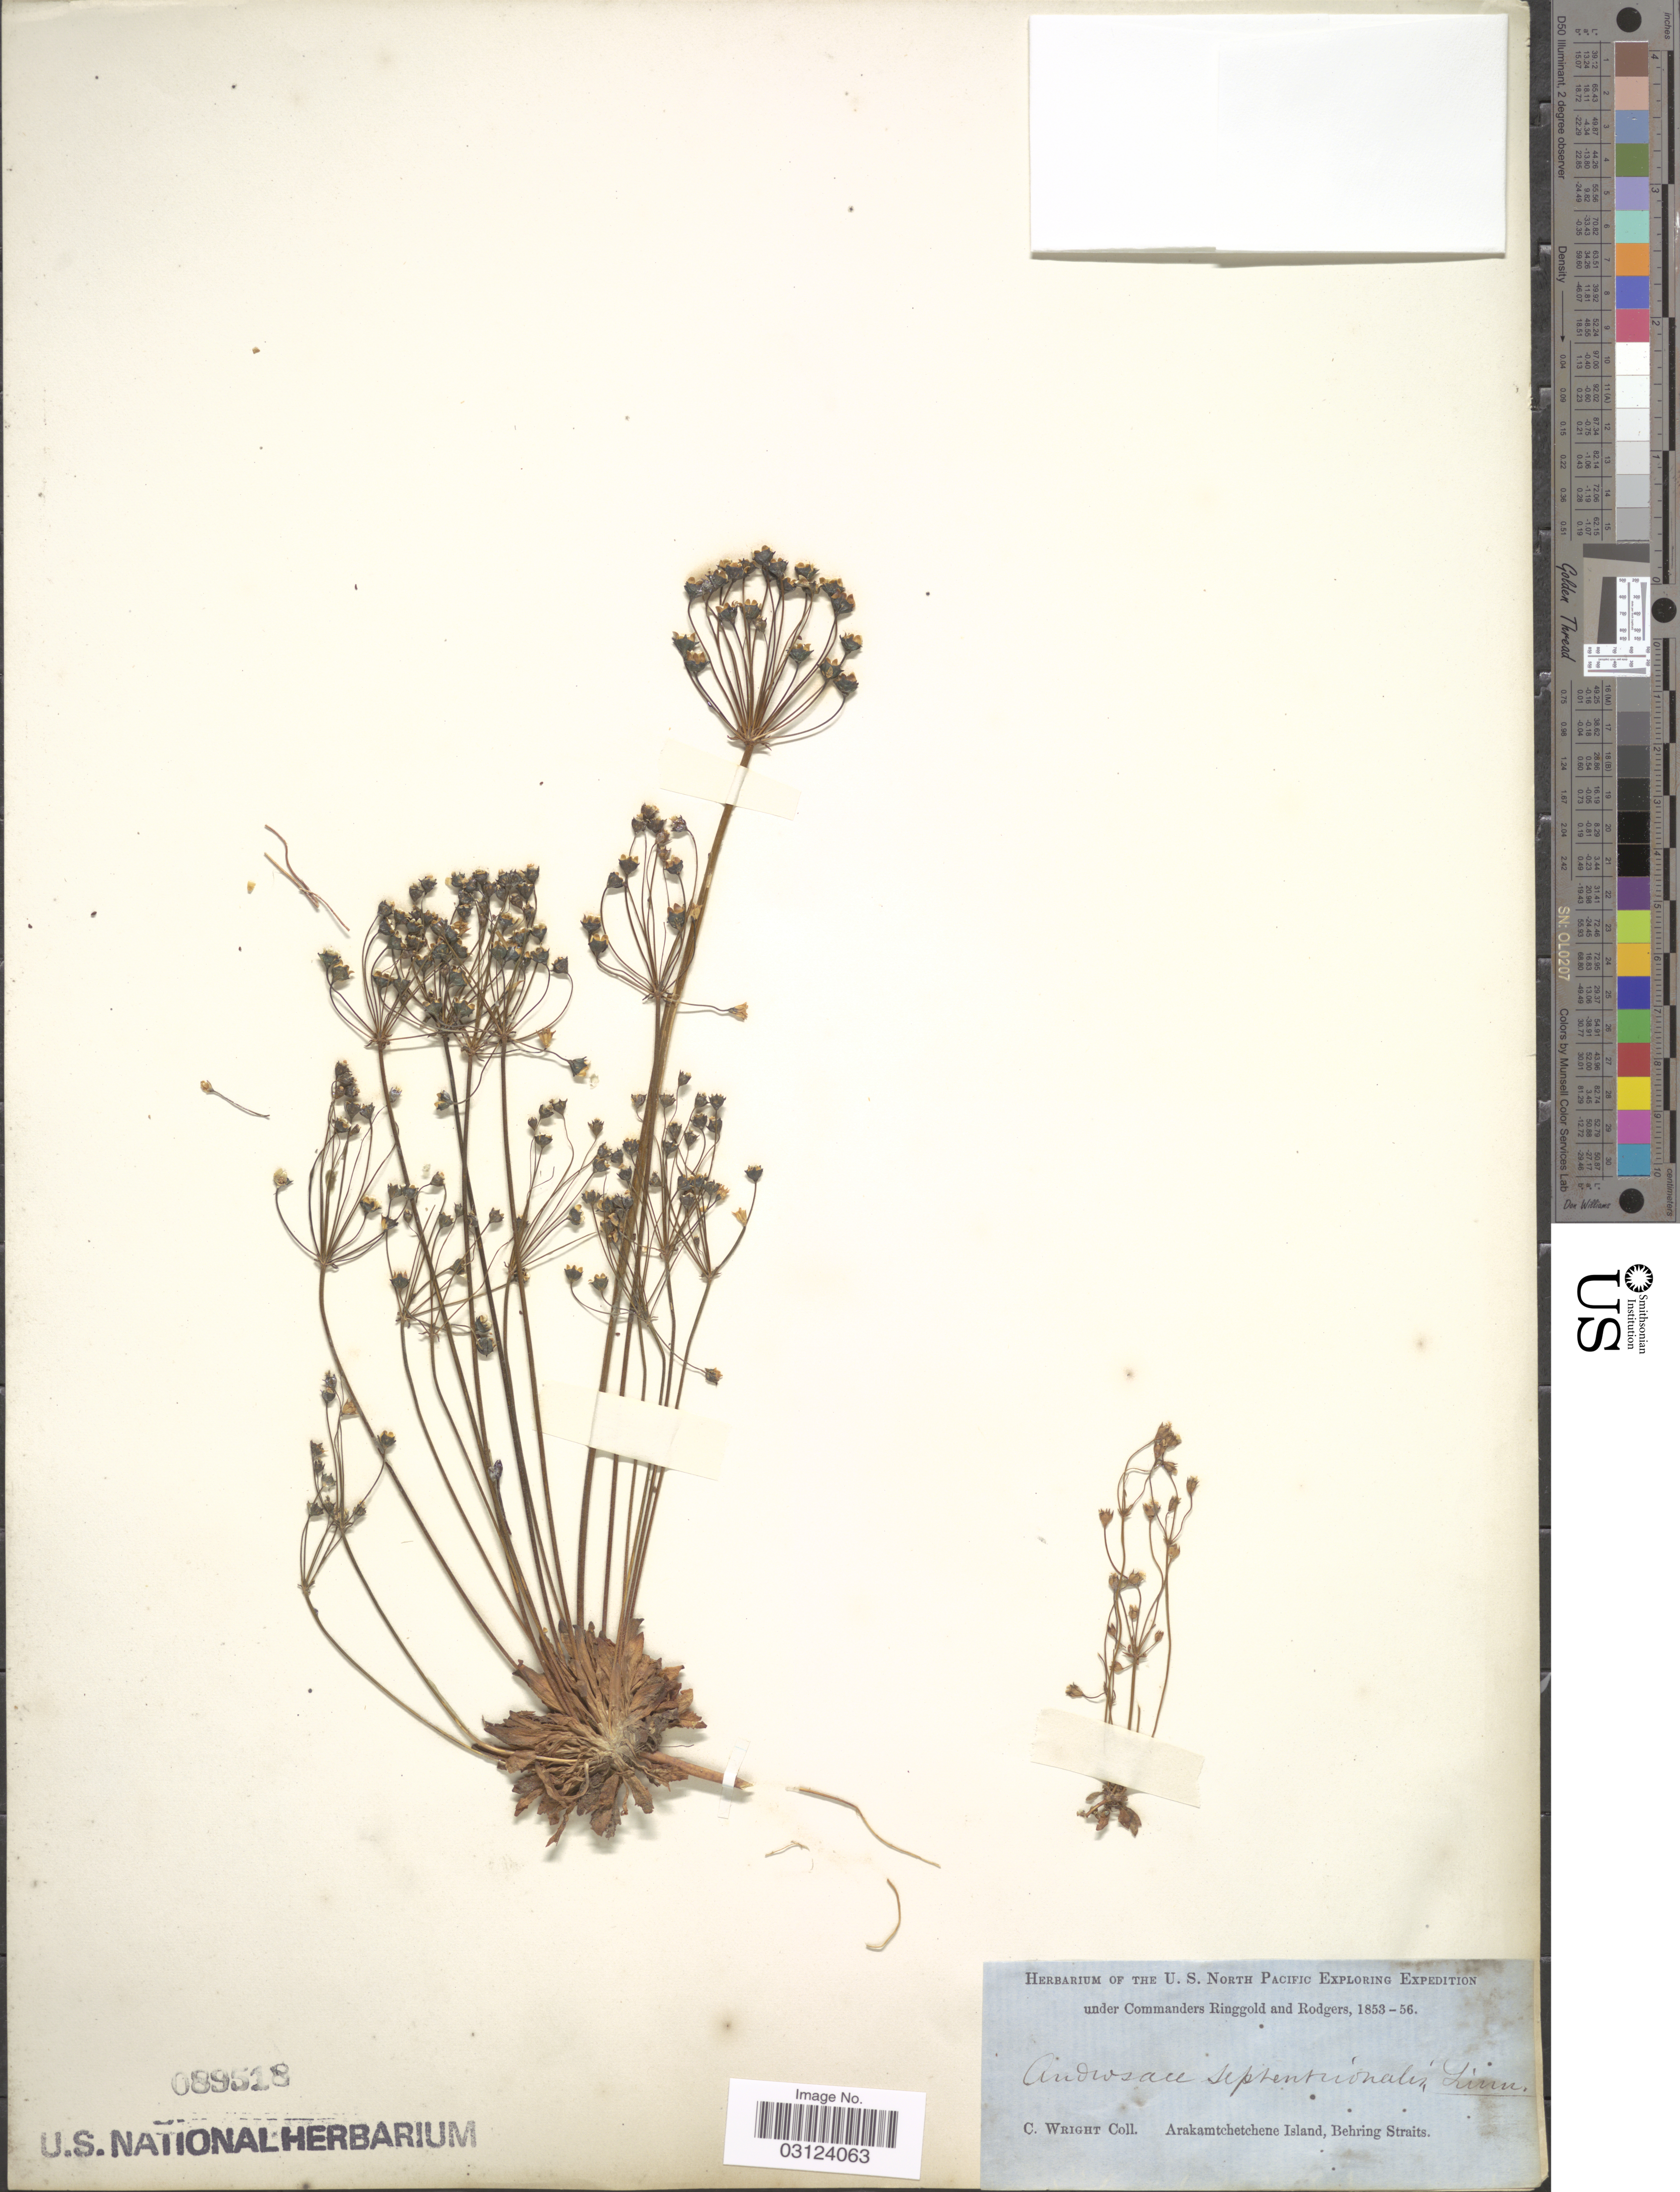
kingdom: Plantae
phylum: Tracheophyta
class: Magnoliopsida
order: Ericales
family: Primulaceae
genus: Androsace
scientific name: Androsace septentrionalis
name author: L.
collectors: C. Wright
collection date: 1853/1856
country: Russian Federation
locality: Arakamtchetchene Island, Behring Straits.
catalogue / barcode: US 89518